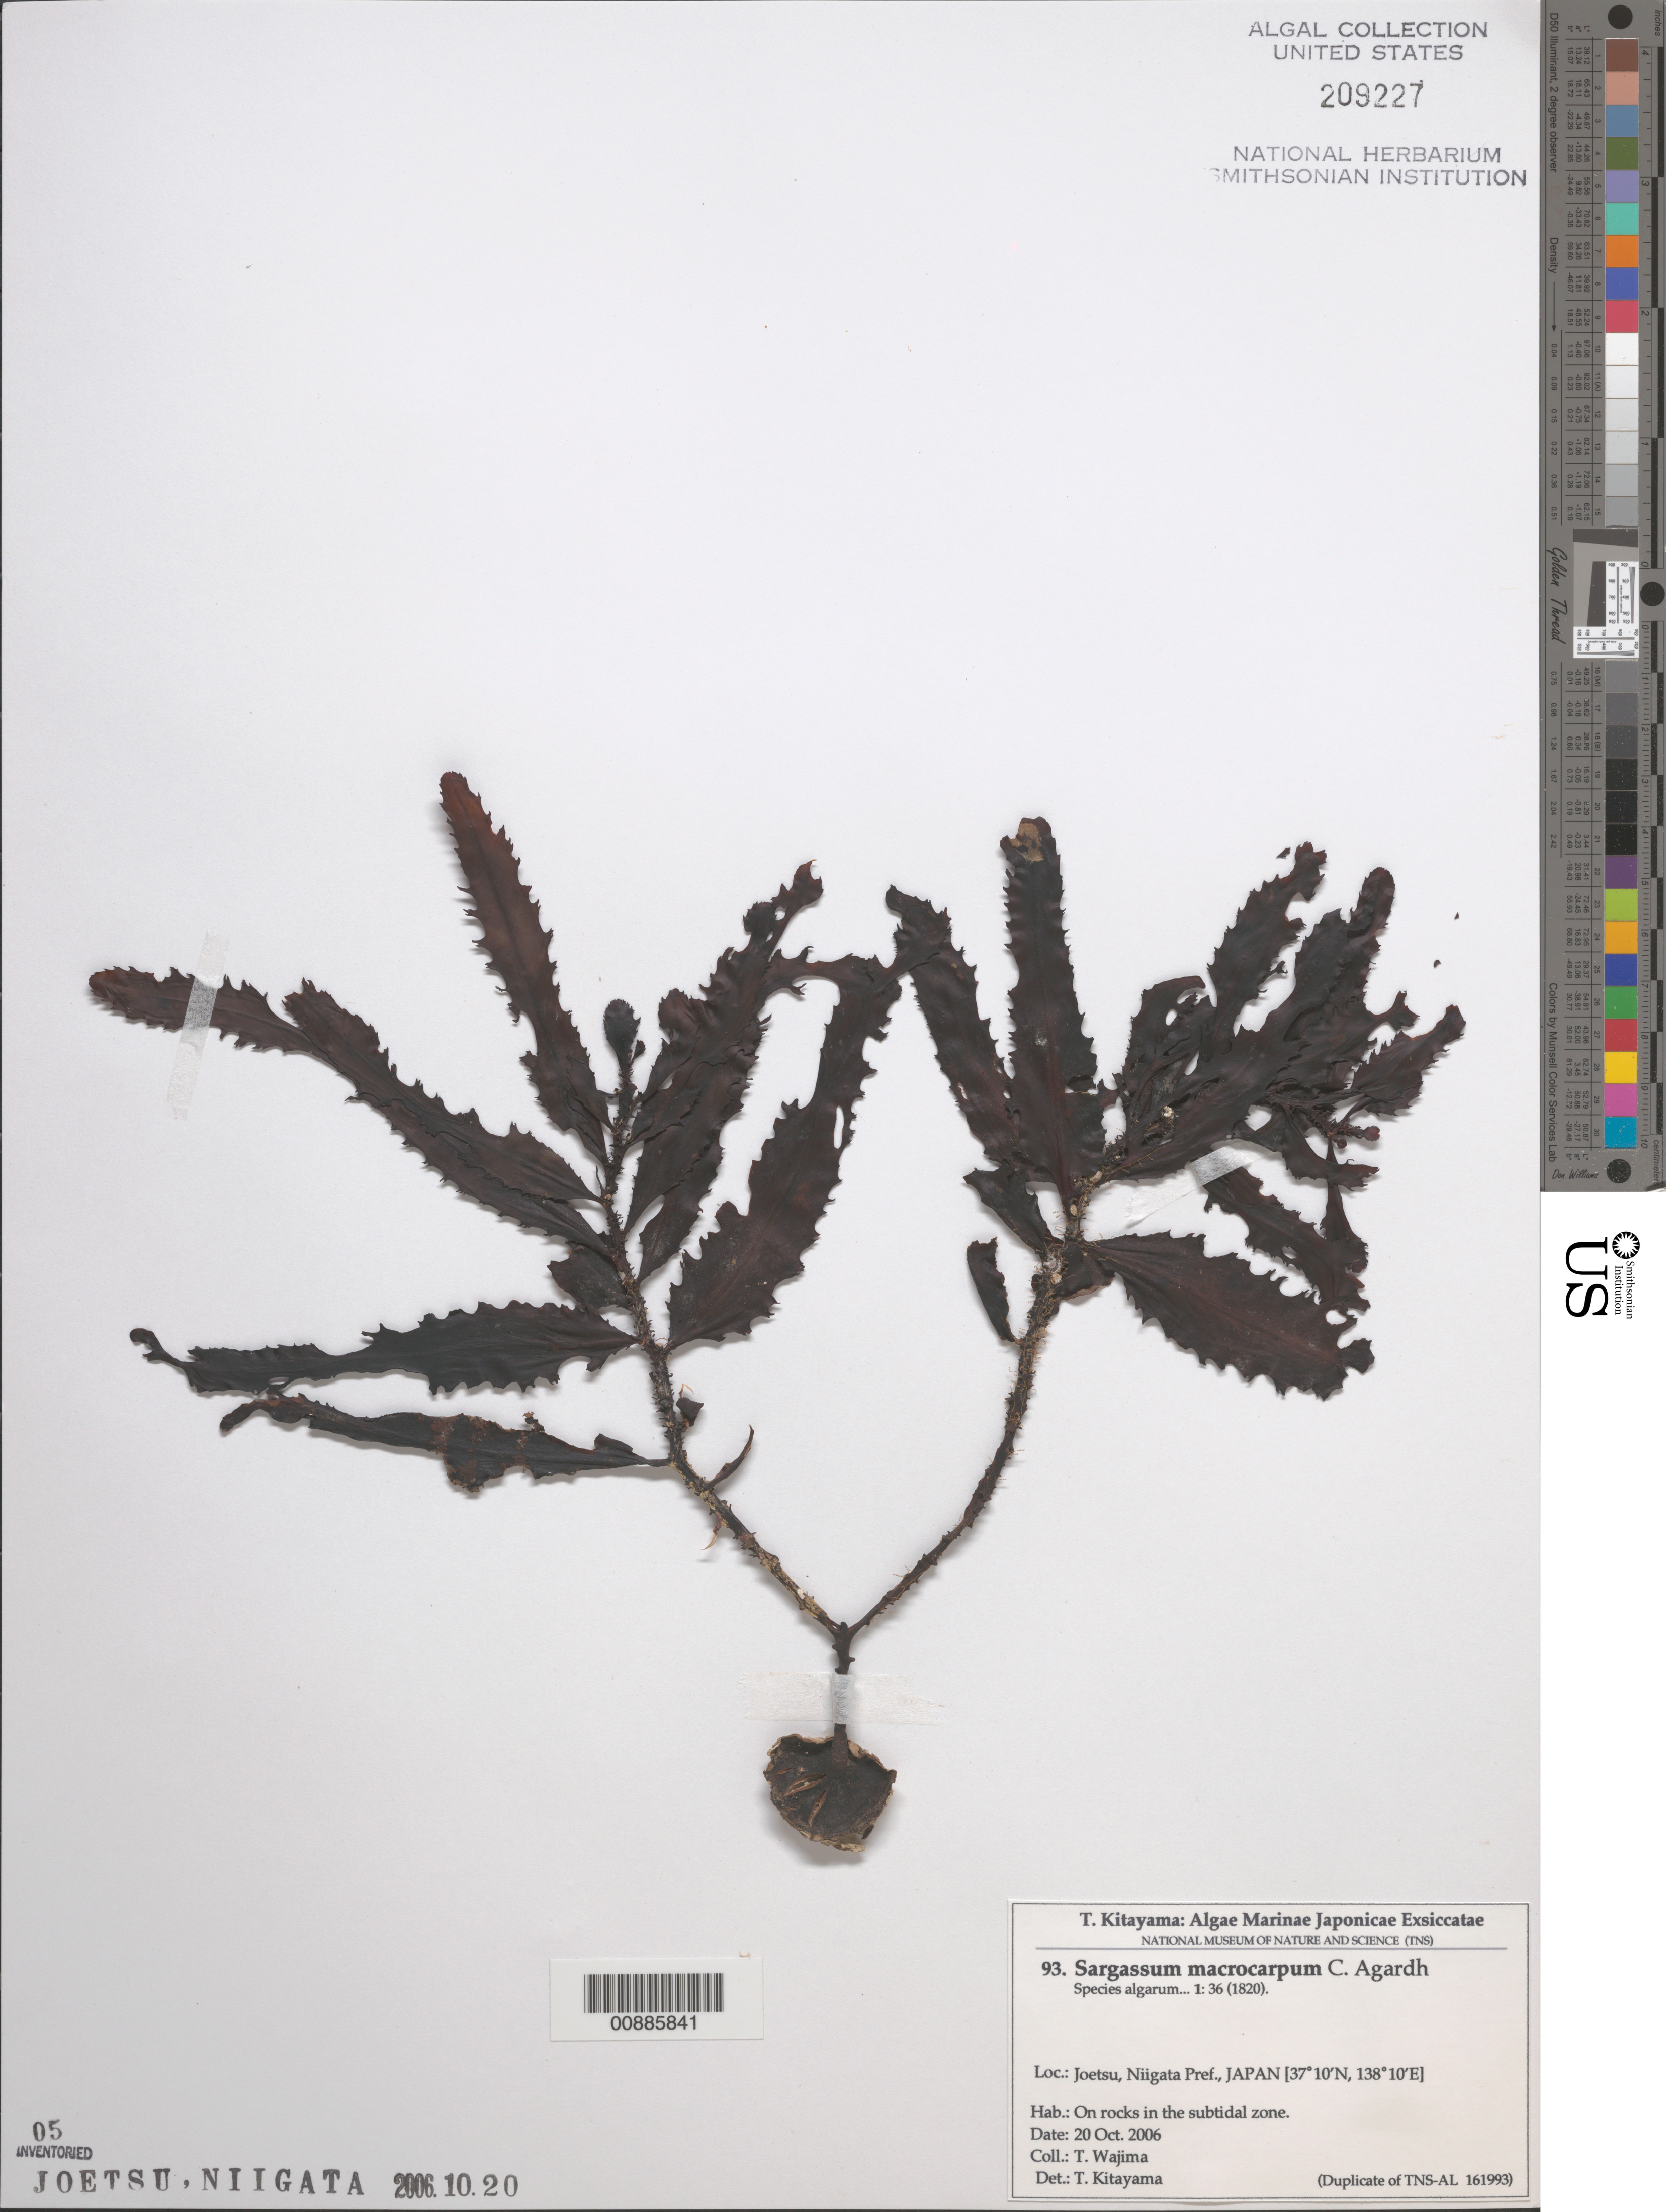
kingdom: Chromista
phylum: Ochrophyta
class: Phaeophyceae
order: Fucales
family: Sargassaceae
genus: Sargassum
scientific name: Sargassum macrocarpum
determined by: Kitayama, T.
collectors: T. Wajima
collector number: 93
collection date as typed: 20 Oct 2006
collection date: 2006-10-20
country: Japan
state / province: Niigata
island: Honshu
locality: Joetsu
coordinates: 37 10' N, 138 10' E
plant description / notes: Kitayama, T., Algae Marinae Japonicae Exsiccatae, Fasc. IV (Nos. 76-100)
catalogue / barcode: US 209227